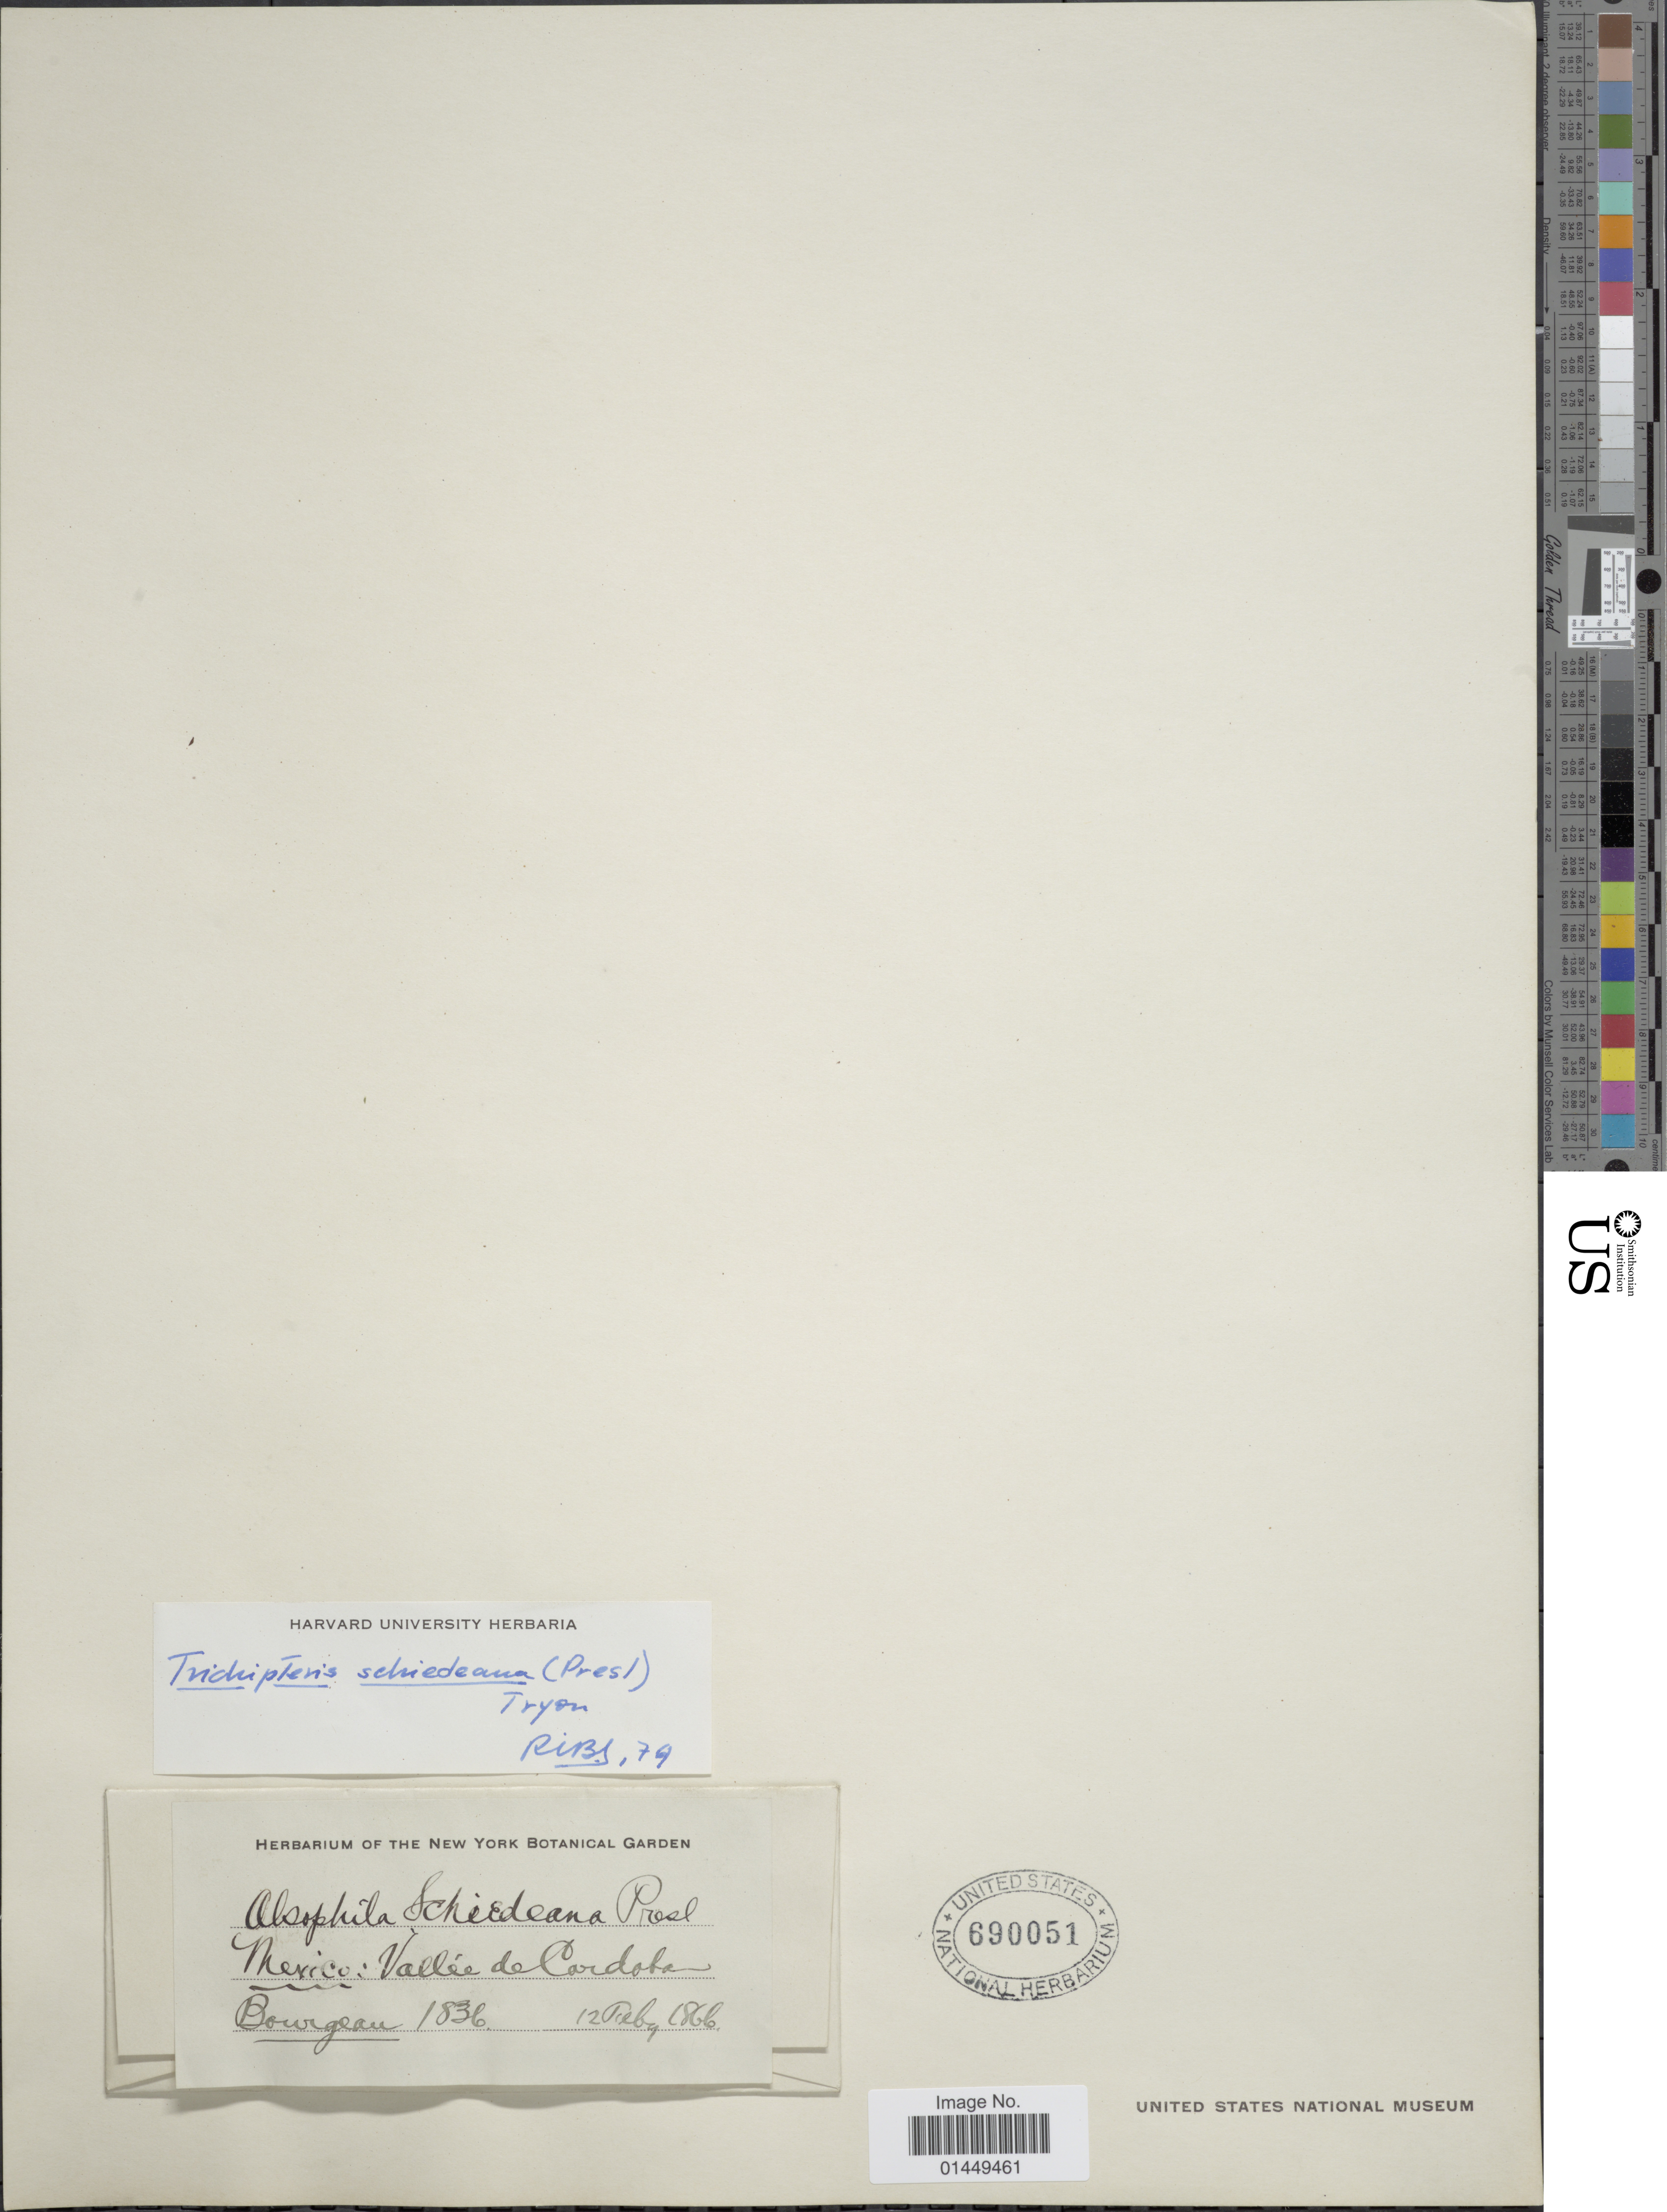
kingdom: Plantae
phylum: Tracheophyta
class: Polypodiopsida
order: Cyatheales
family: Cyatheaceae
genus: Cyathea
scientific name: Cyathea schiedeana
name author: (C. Presl) Domin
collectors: -. Bourgeau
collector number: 1836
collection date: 1866-02-12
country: Mexico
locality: Mexico: Vallee de Cordoba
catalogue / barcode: US 690051